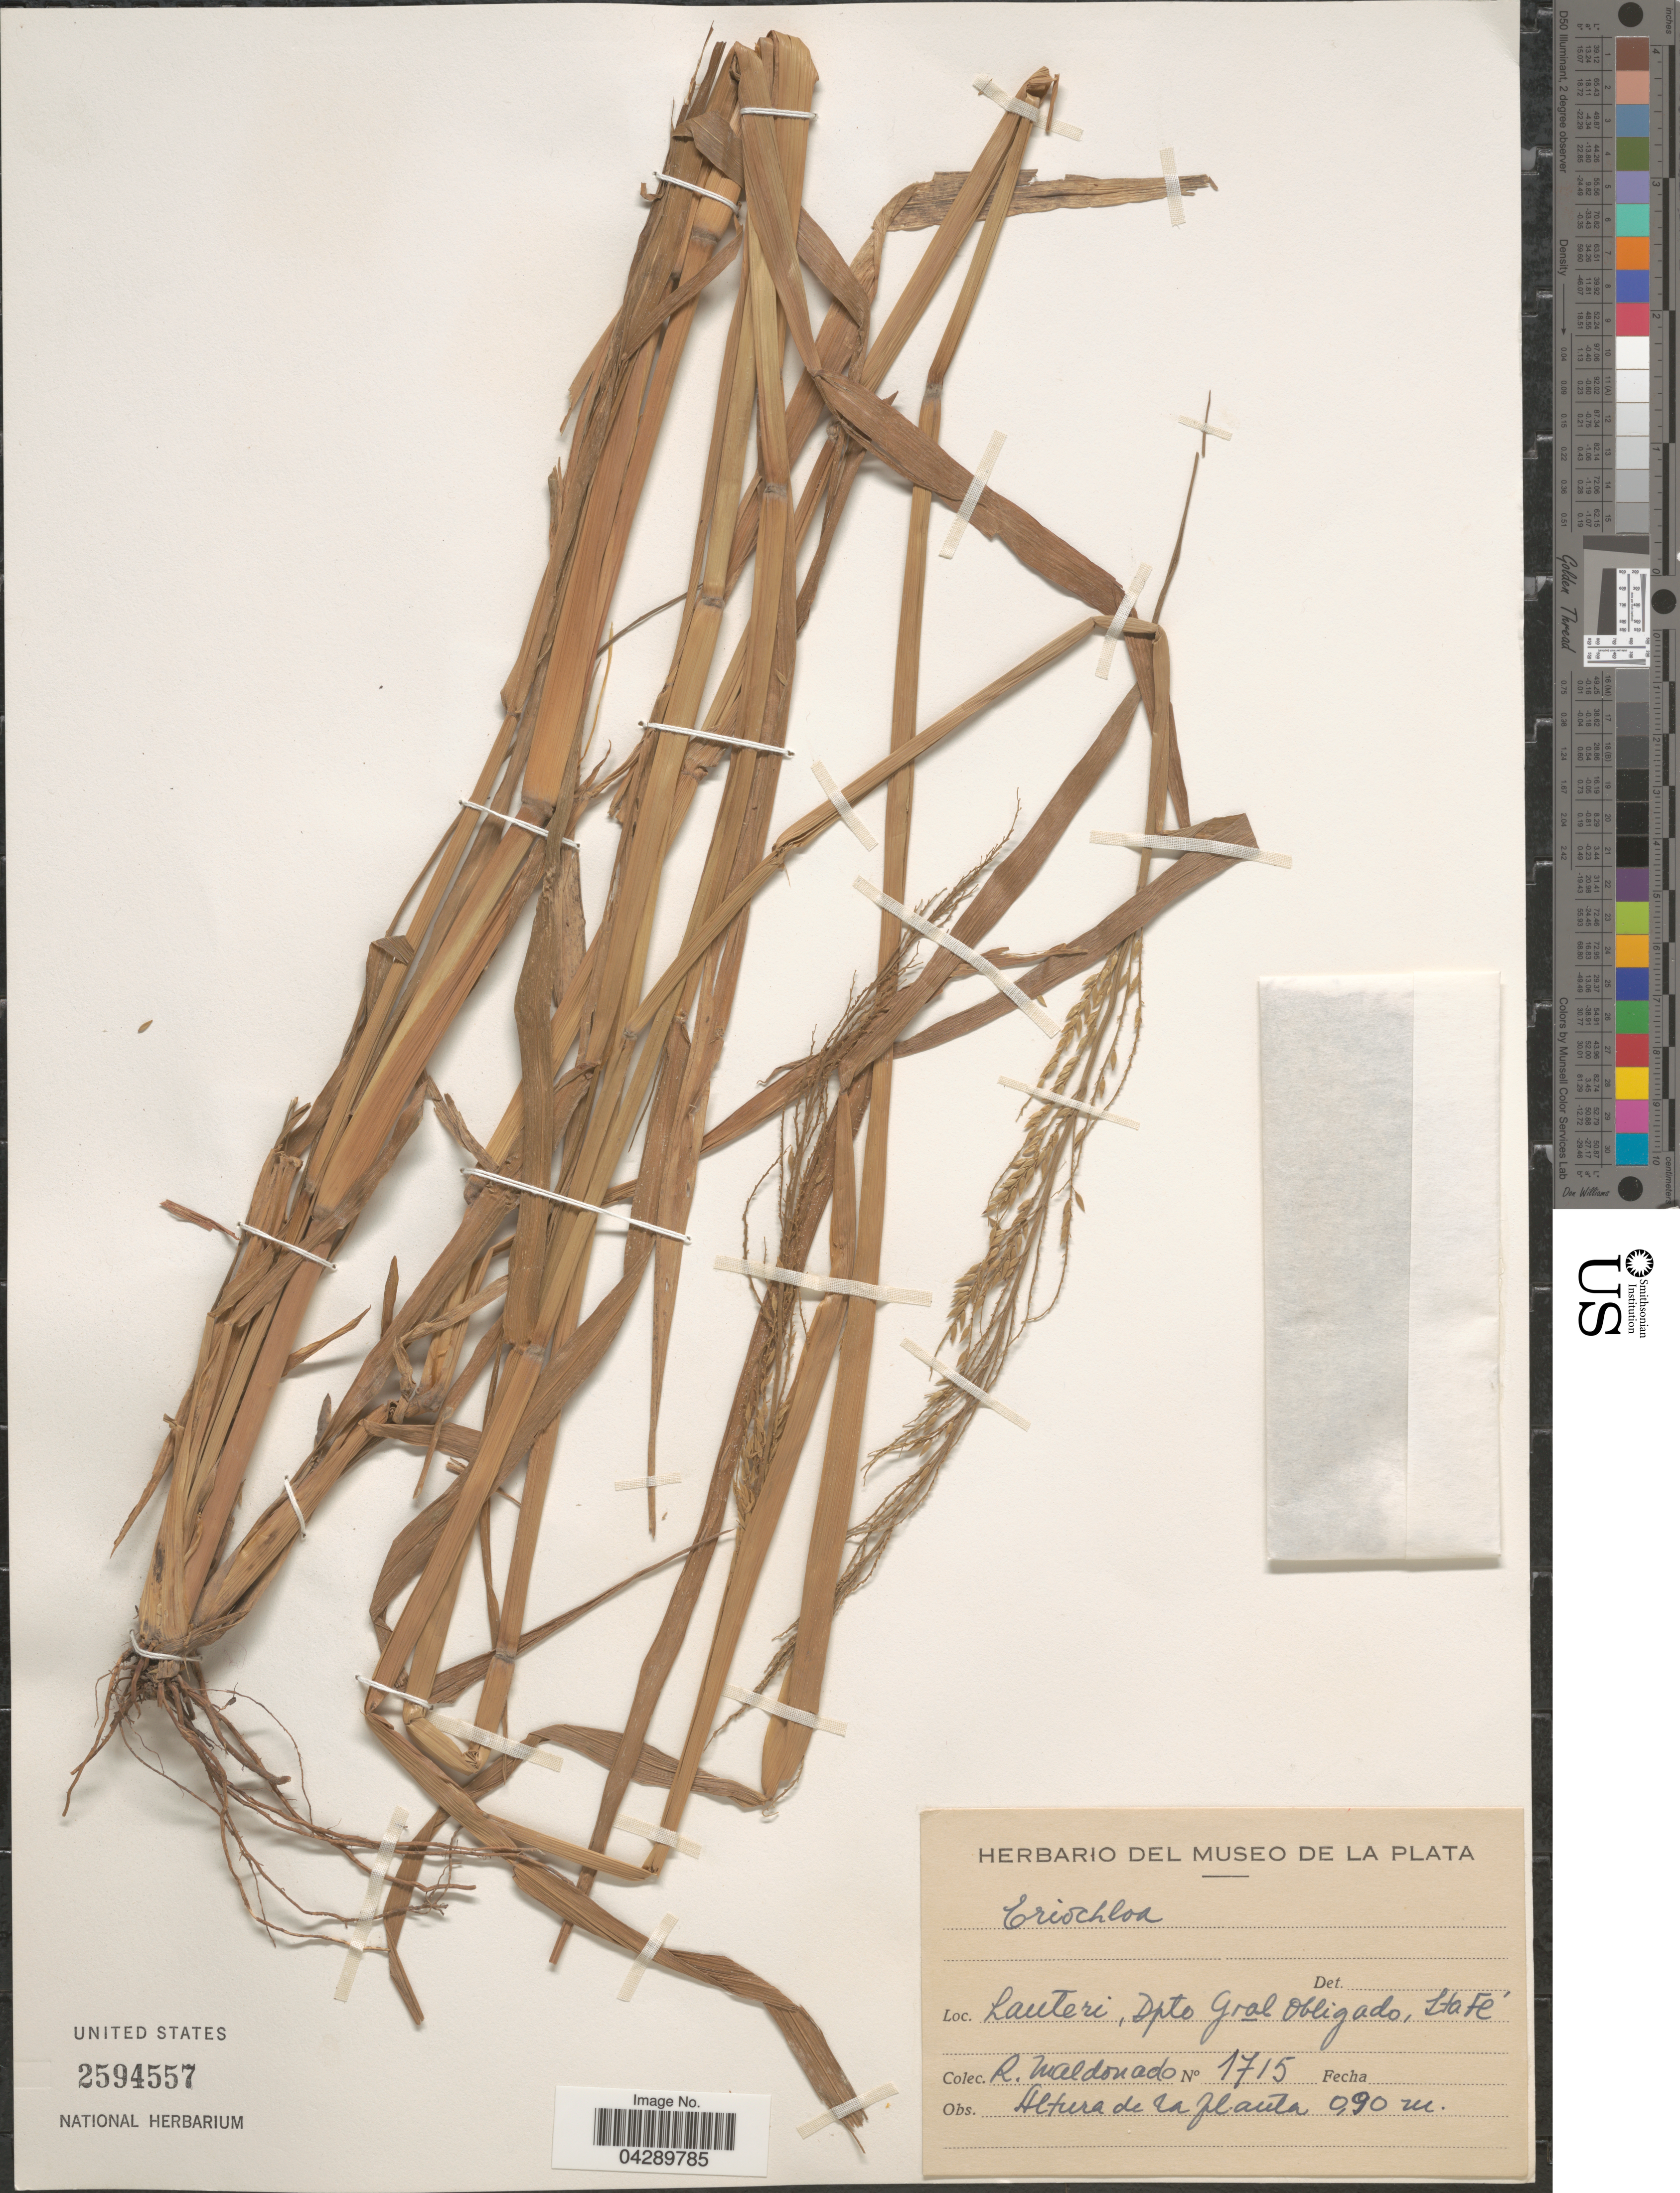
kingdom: Plantae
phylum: Tracheophyta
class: Liliopsida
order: Poales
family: Poaceae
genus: Eriochloa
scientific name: Eriochloa sp.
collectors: R. Maldonado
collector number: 1715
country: Argentina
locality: Lauteri, Dpto Gral Obligado, State.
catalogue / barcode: US 2594557